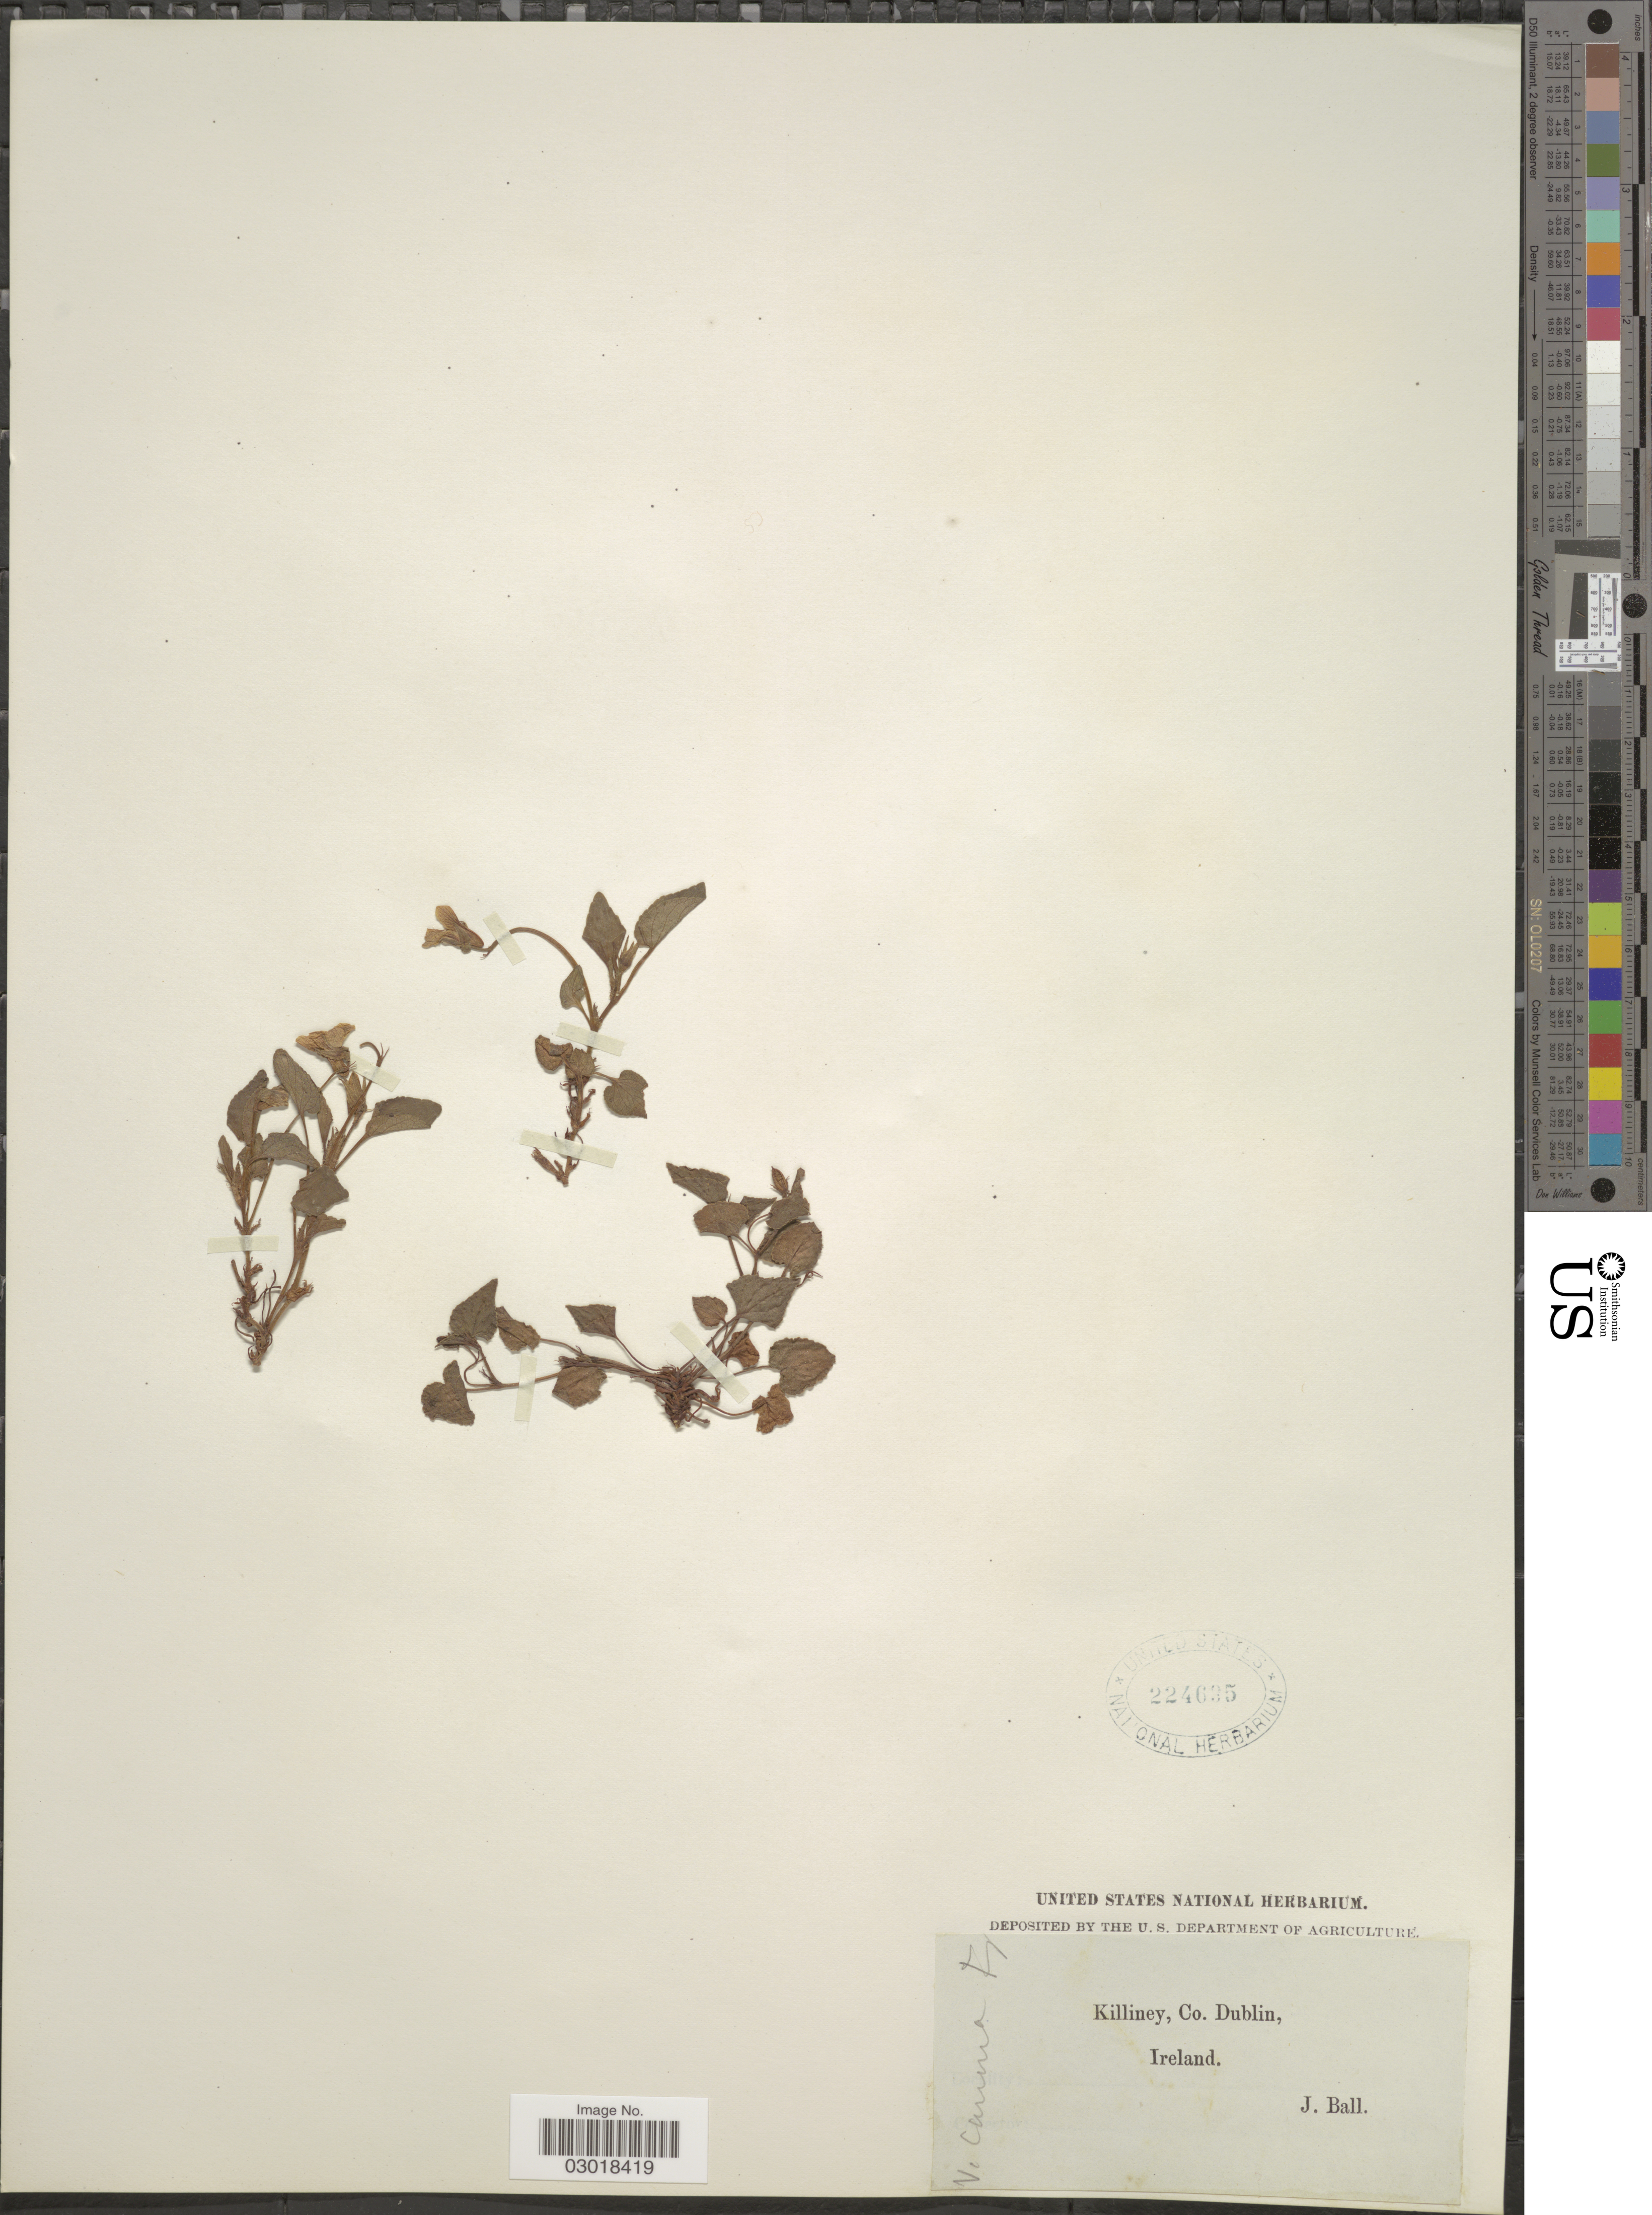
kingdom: Plantae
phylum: Tracheophyta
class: Magnoliopsida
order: Malpighiales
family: Violaceae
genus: Viola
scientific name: Viola canina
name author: L.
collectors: J. Ball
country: Ireland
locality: Killiney, Co. Dublin.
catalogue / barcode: US 224695